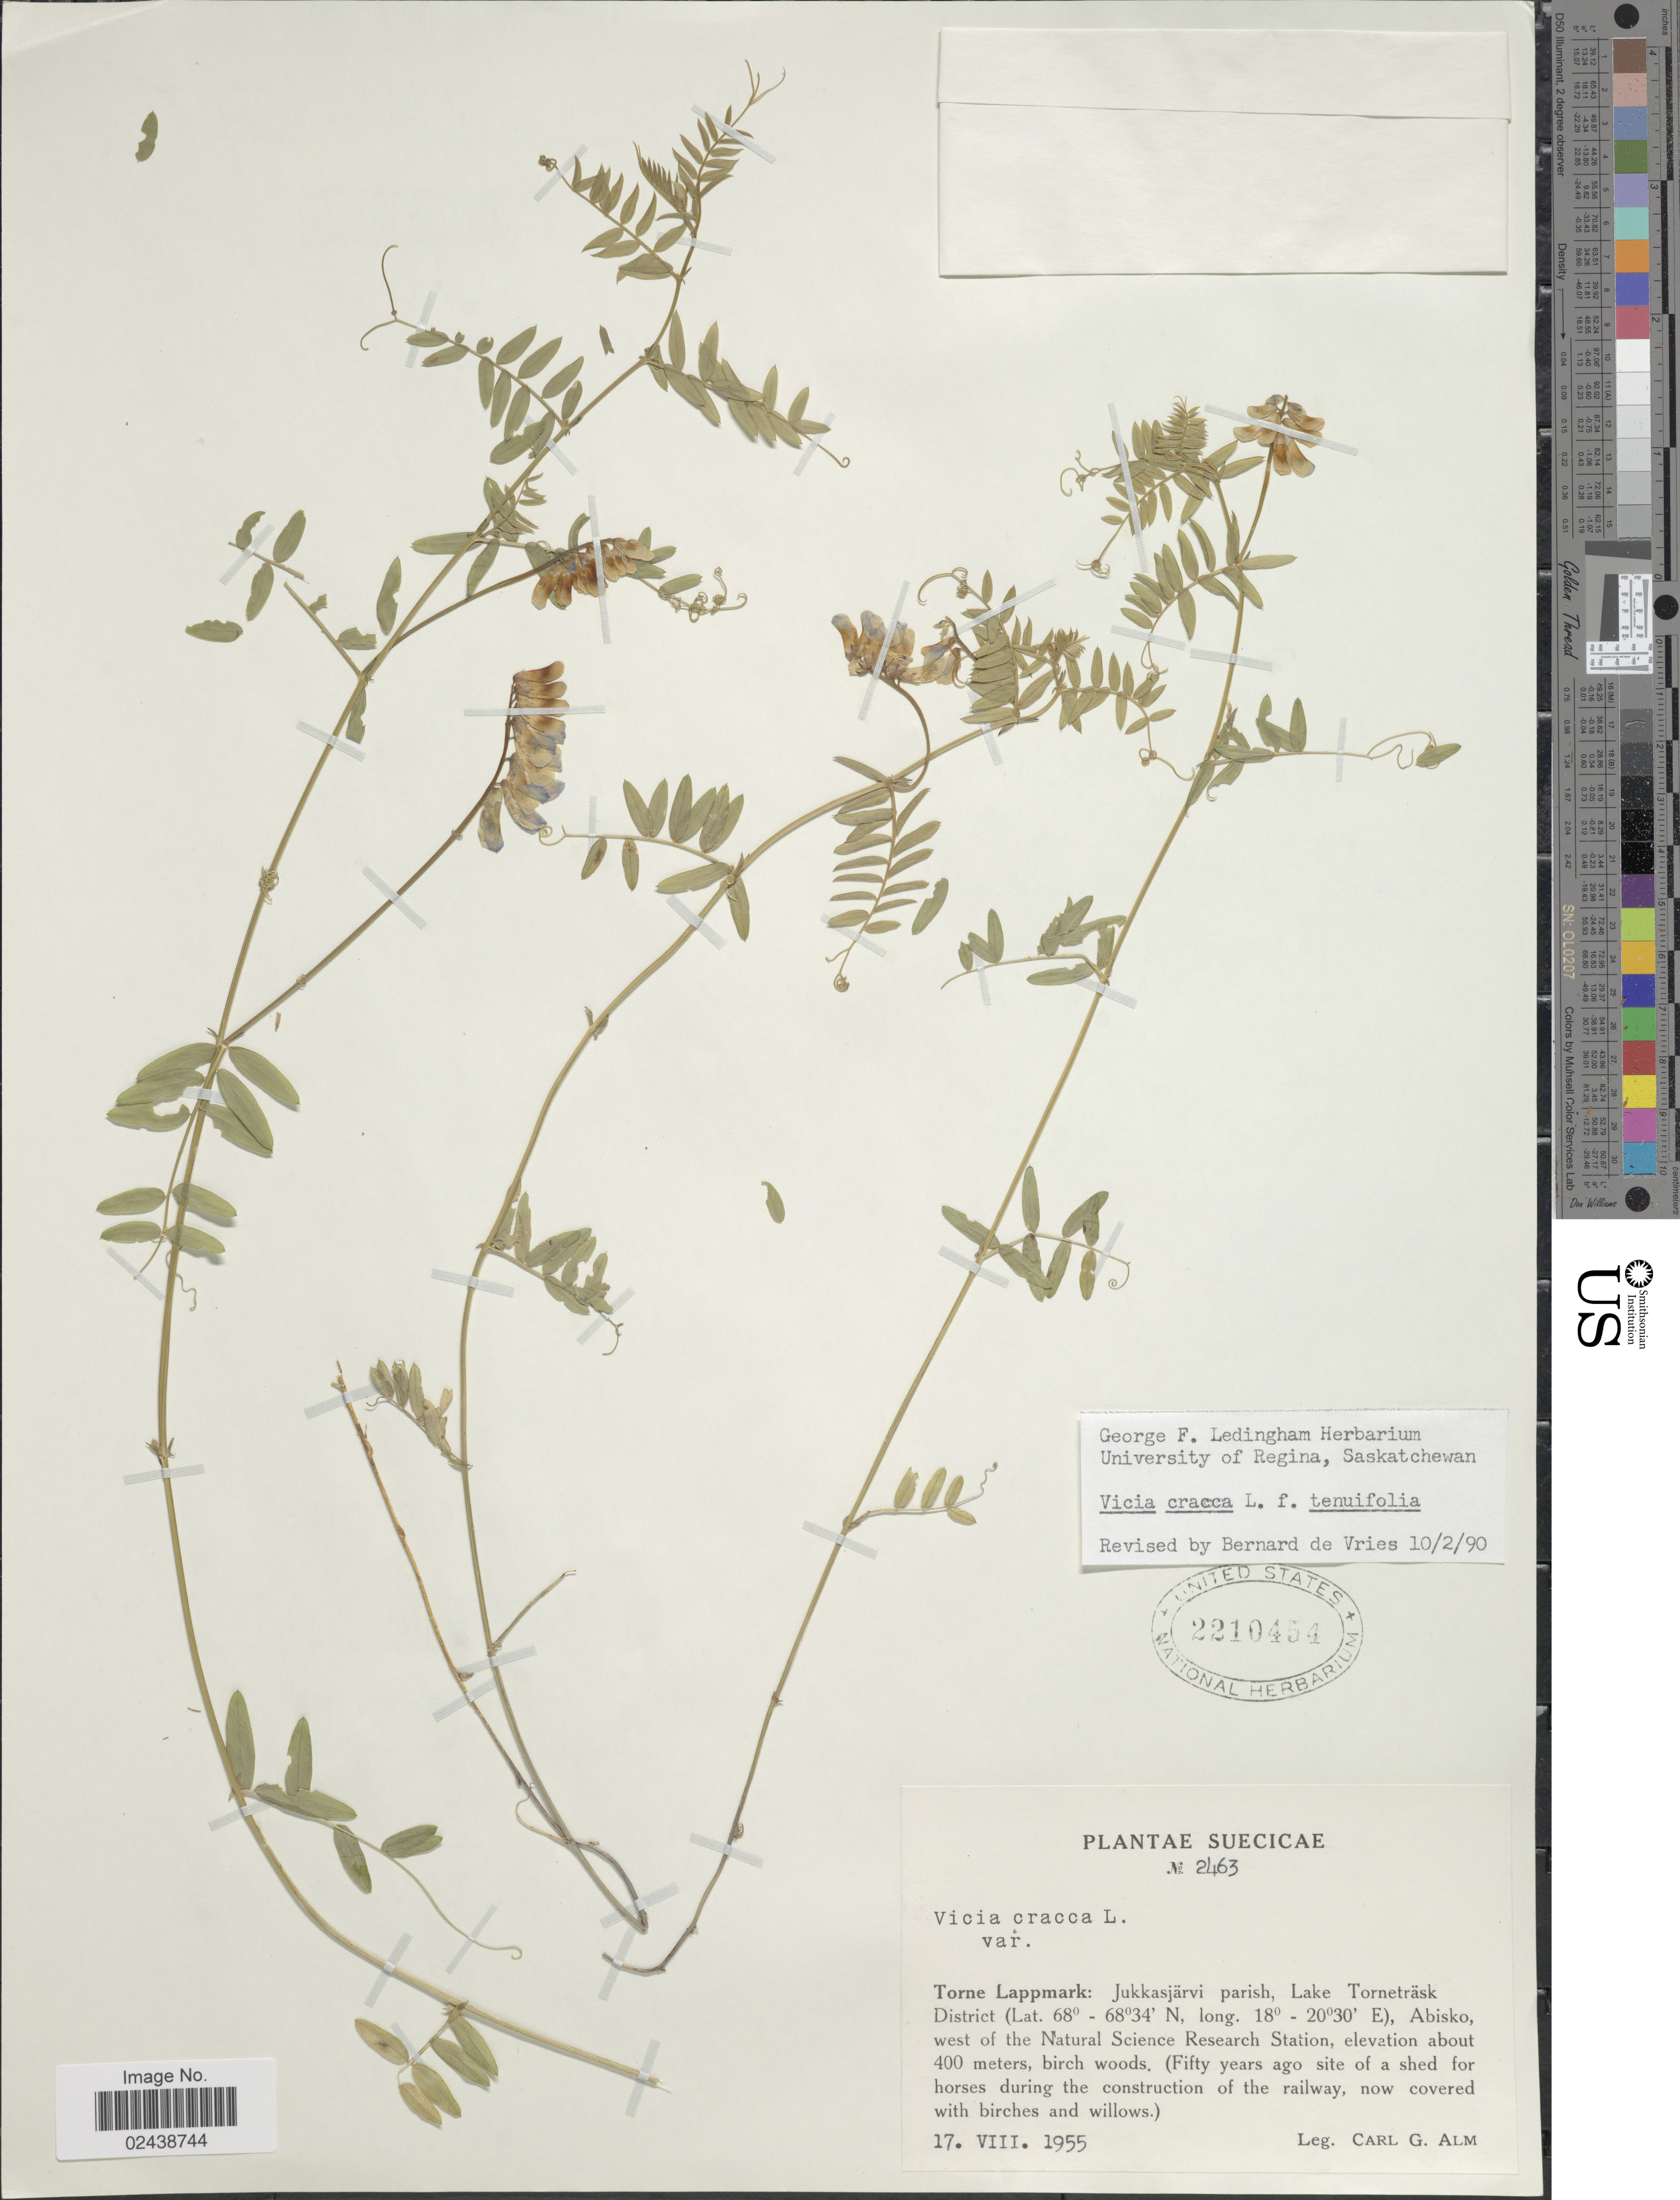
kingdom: Plantae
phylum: Tracheophyta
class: Magnoliopsida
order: Fabales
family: Fabaceae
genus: Vicia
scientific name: Vicia cracca subsp. tenuifolia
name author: (Roth) Gaudin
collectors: C. G. Alm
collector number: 2463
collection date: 1955-08-17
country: Sweden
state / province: Norrbotten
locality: Suecicae. Torne Lappmark: Jukkasjarvi parish, Lake Tornetrask District, Abisko, west of the Natural Science Research Station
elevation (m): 400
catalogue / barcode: US 2210454